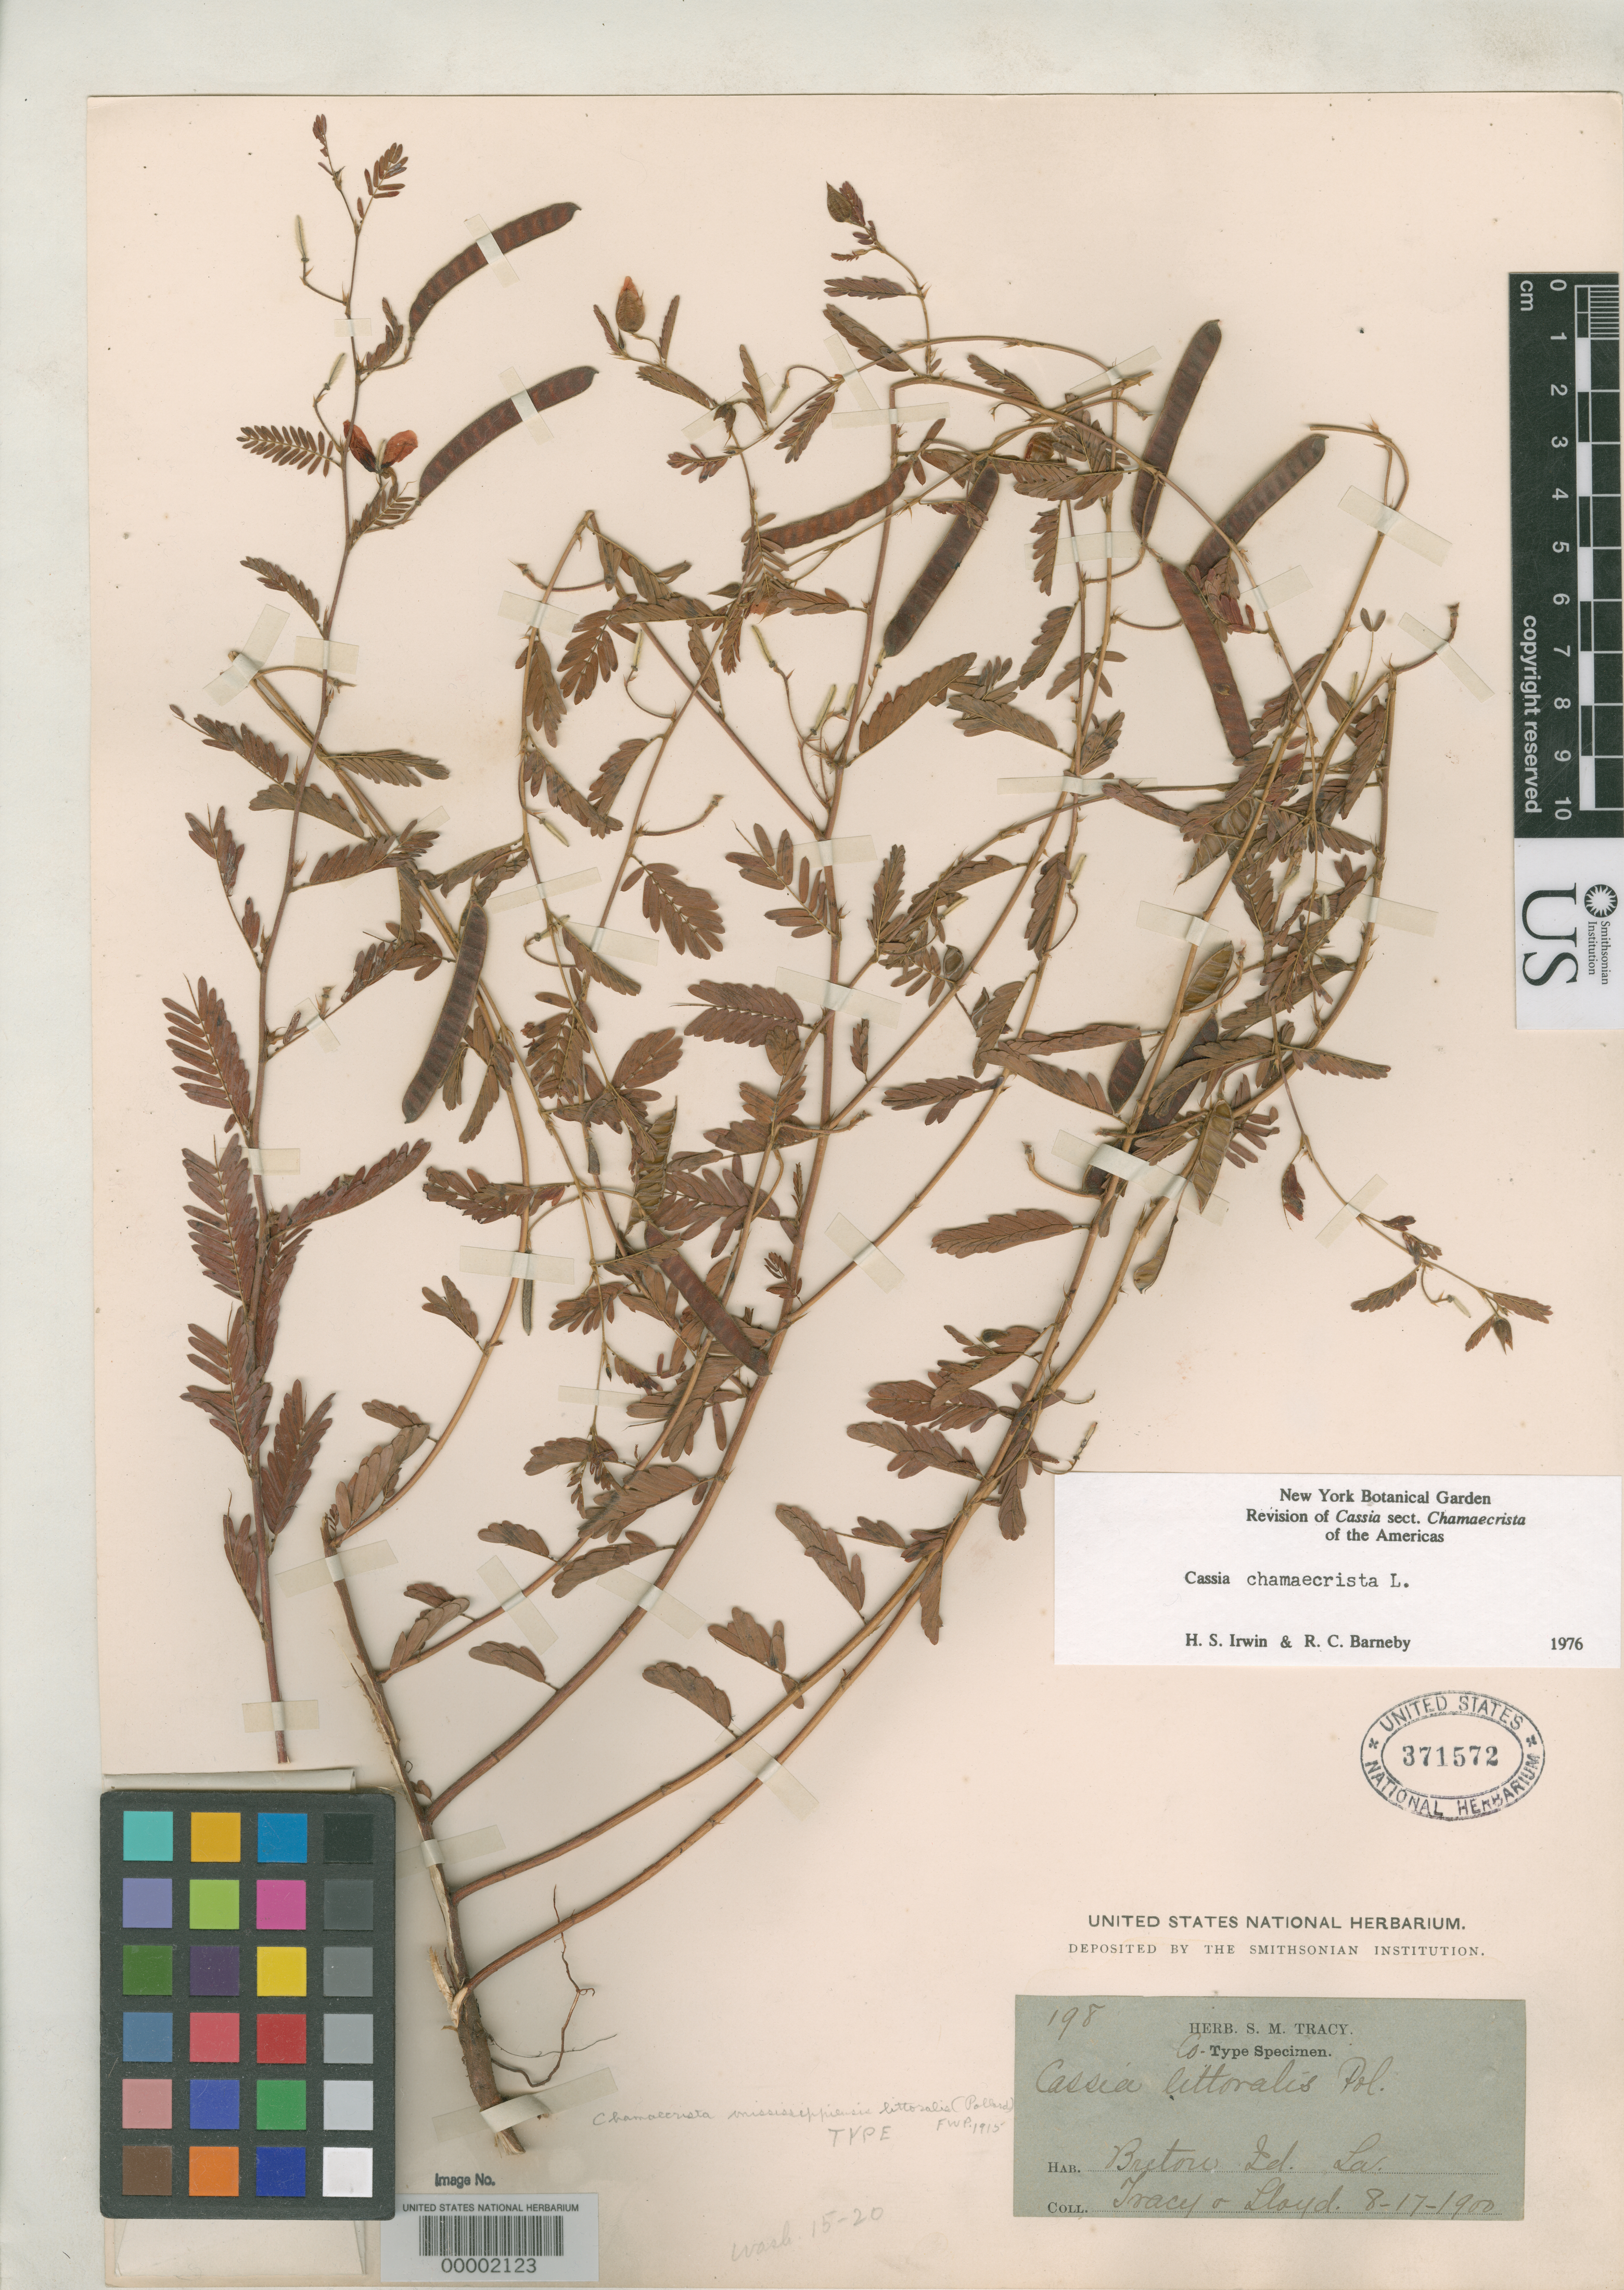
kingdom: Plantae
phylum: Tracheophyta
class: Magnoliopsida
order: Fabales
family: Fabaceae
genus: Chamaecrista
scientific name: Chamaecrista littoralis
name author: Pollard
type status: Holotype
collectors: S. M. Tracy & F. E. Lloyd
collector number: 198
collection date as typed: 17 Aug 1900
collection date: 1900-08-17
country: United States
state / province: Louisiana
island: Breton Island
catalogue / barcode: US 371572